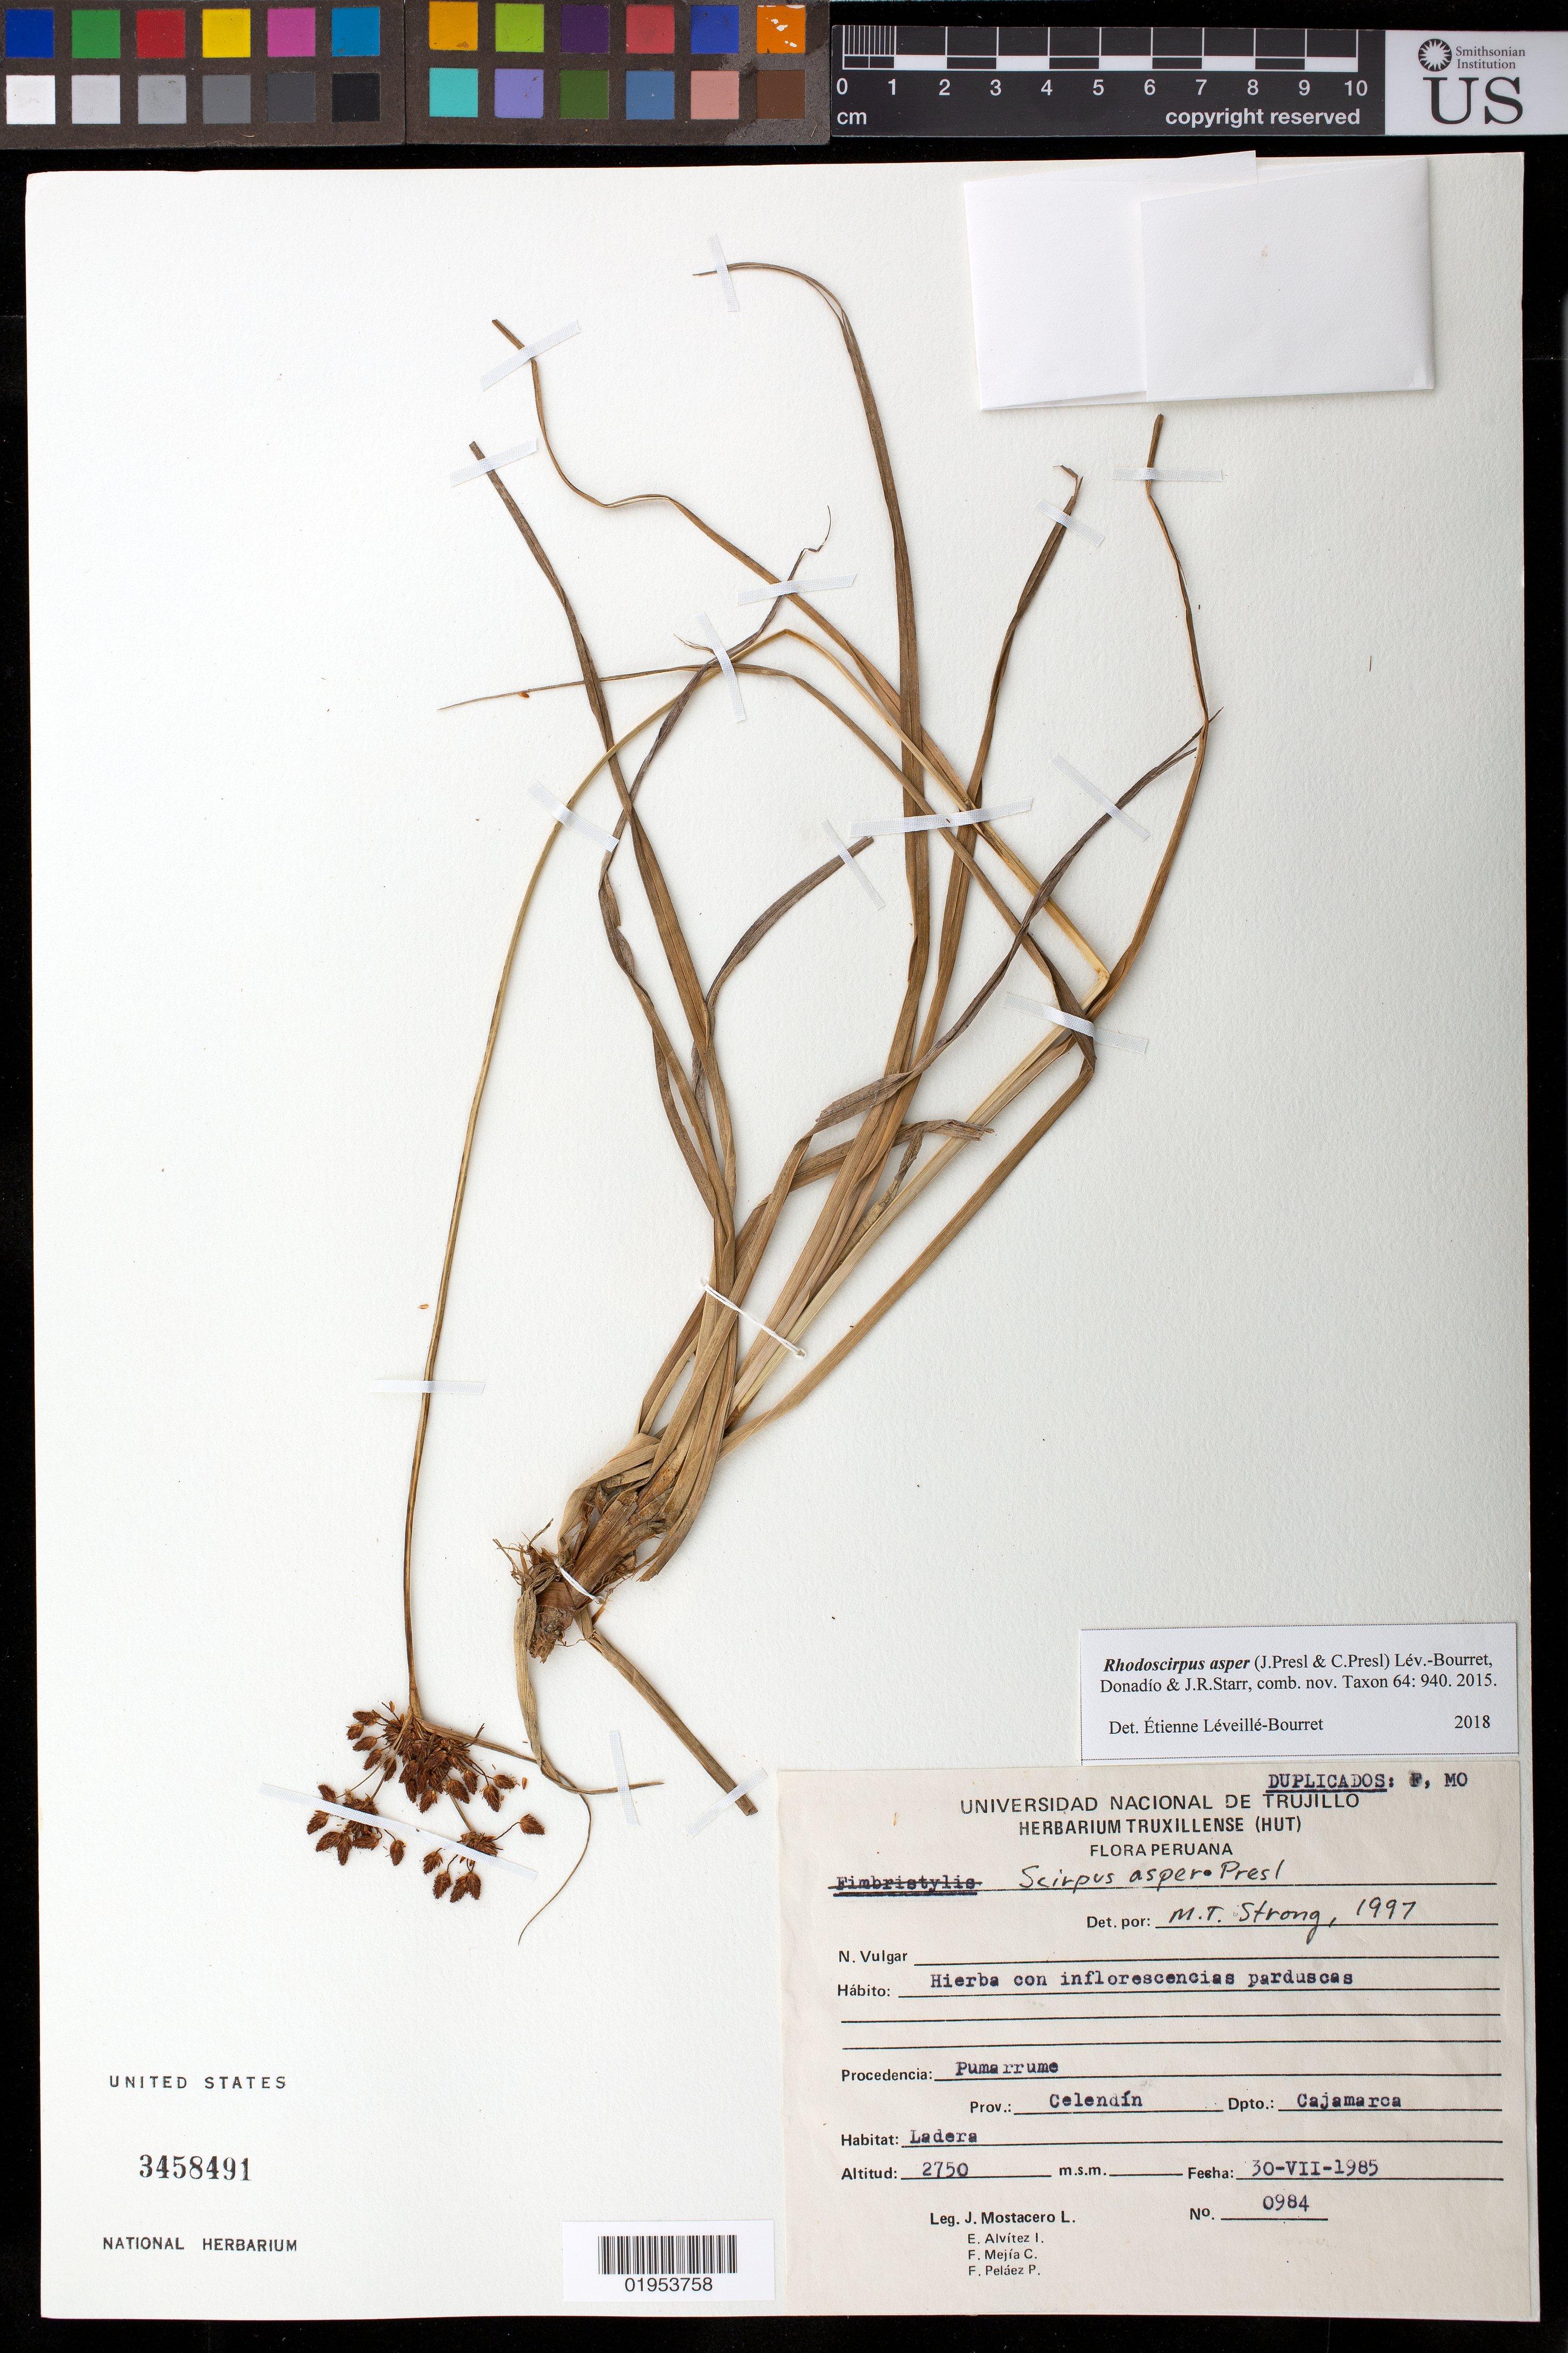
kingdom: Plantae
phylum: Tracheophyta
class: Liliopsida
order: Poales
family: Cyperaceae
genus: Rhodoscirpus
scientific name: Rhodoscirpus asper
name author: (J. Presl & C. Presl) Lév.-Bourret et al.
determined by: Léveillé-Bourret, E.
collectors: J. Mostacero L., E. Alvitez I., F. Mejia C. & F. Pelaez P.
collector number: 0984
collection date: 1985-07-30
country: Peru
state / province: Cajamarca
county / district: Celendín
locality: Pumarrume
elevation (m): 2750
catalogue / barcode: US 3458491